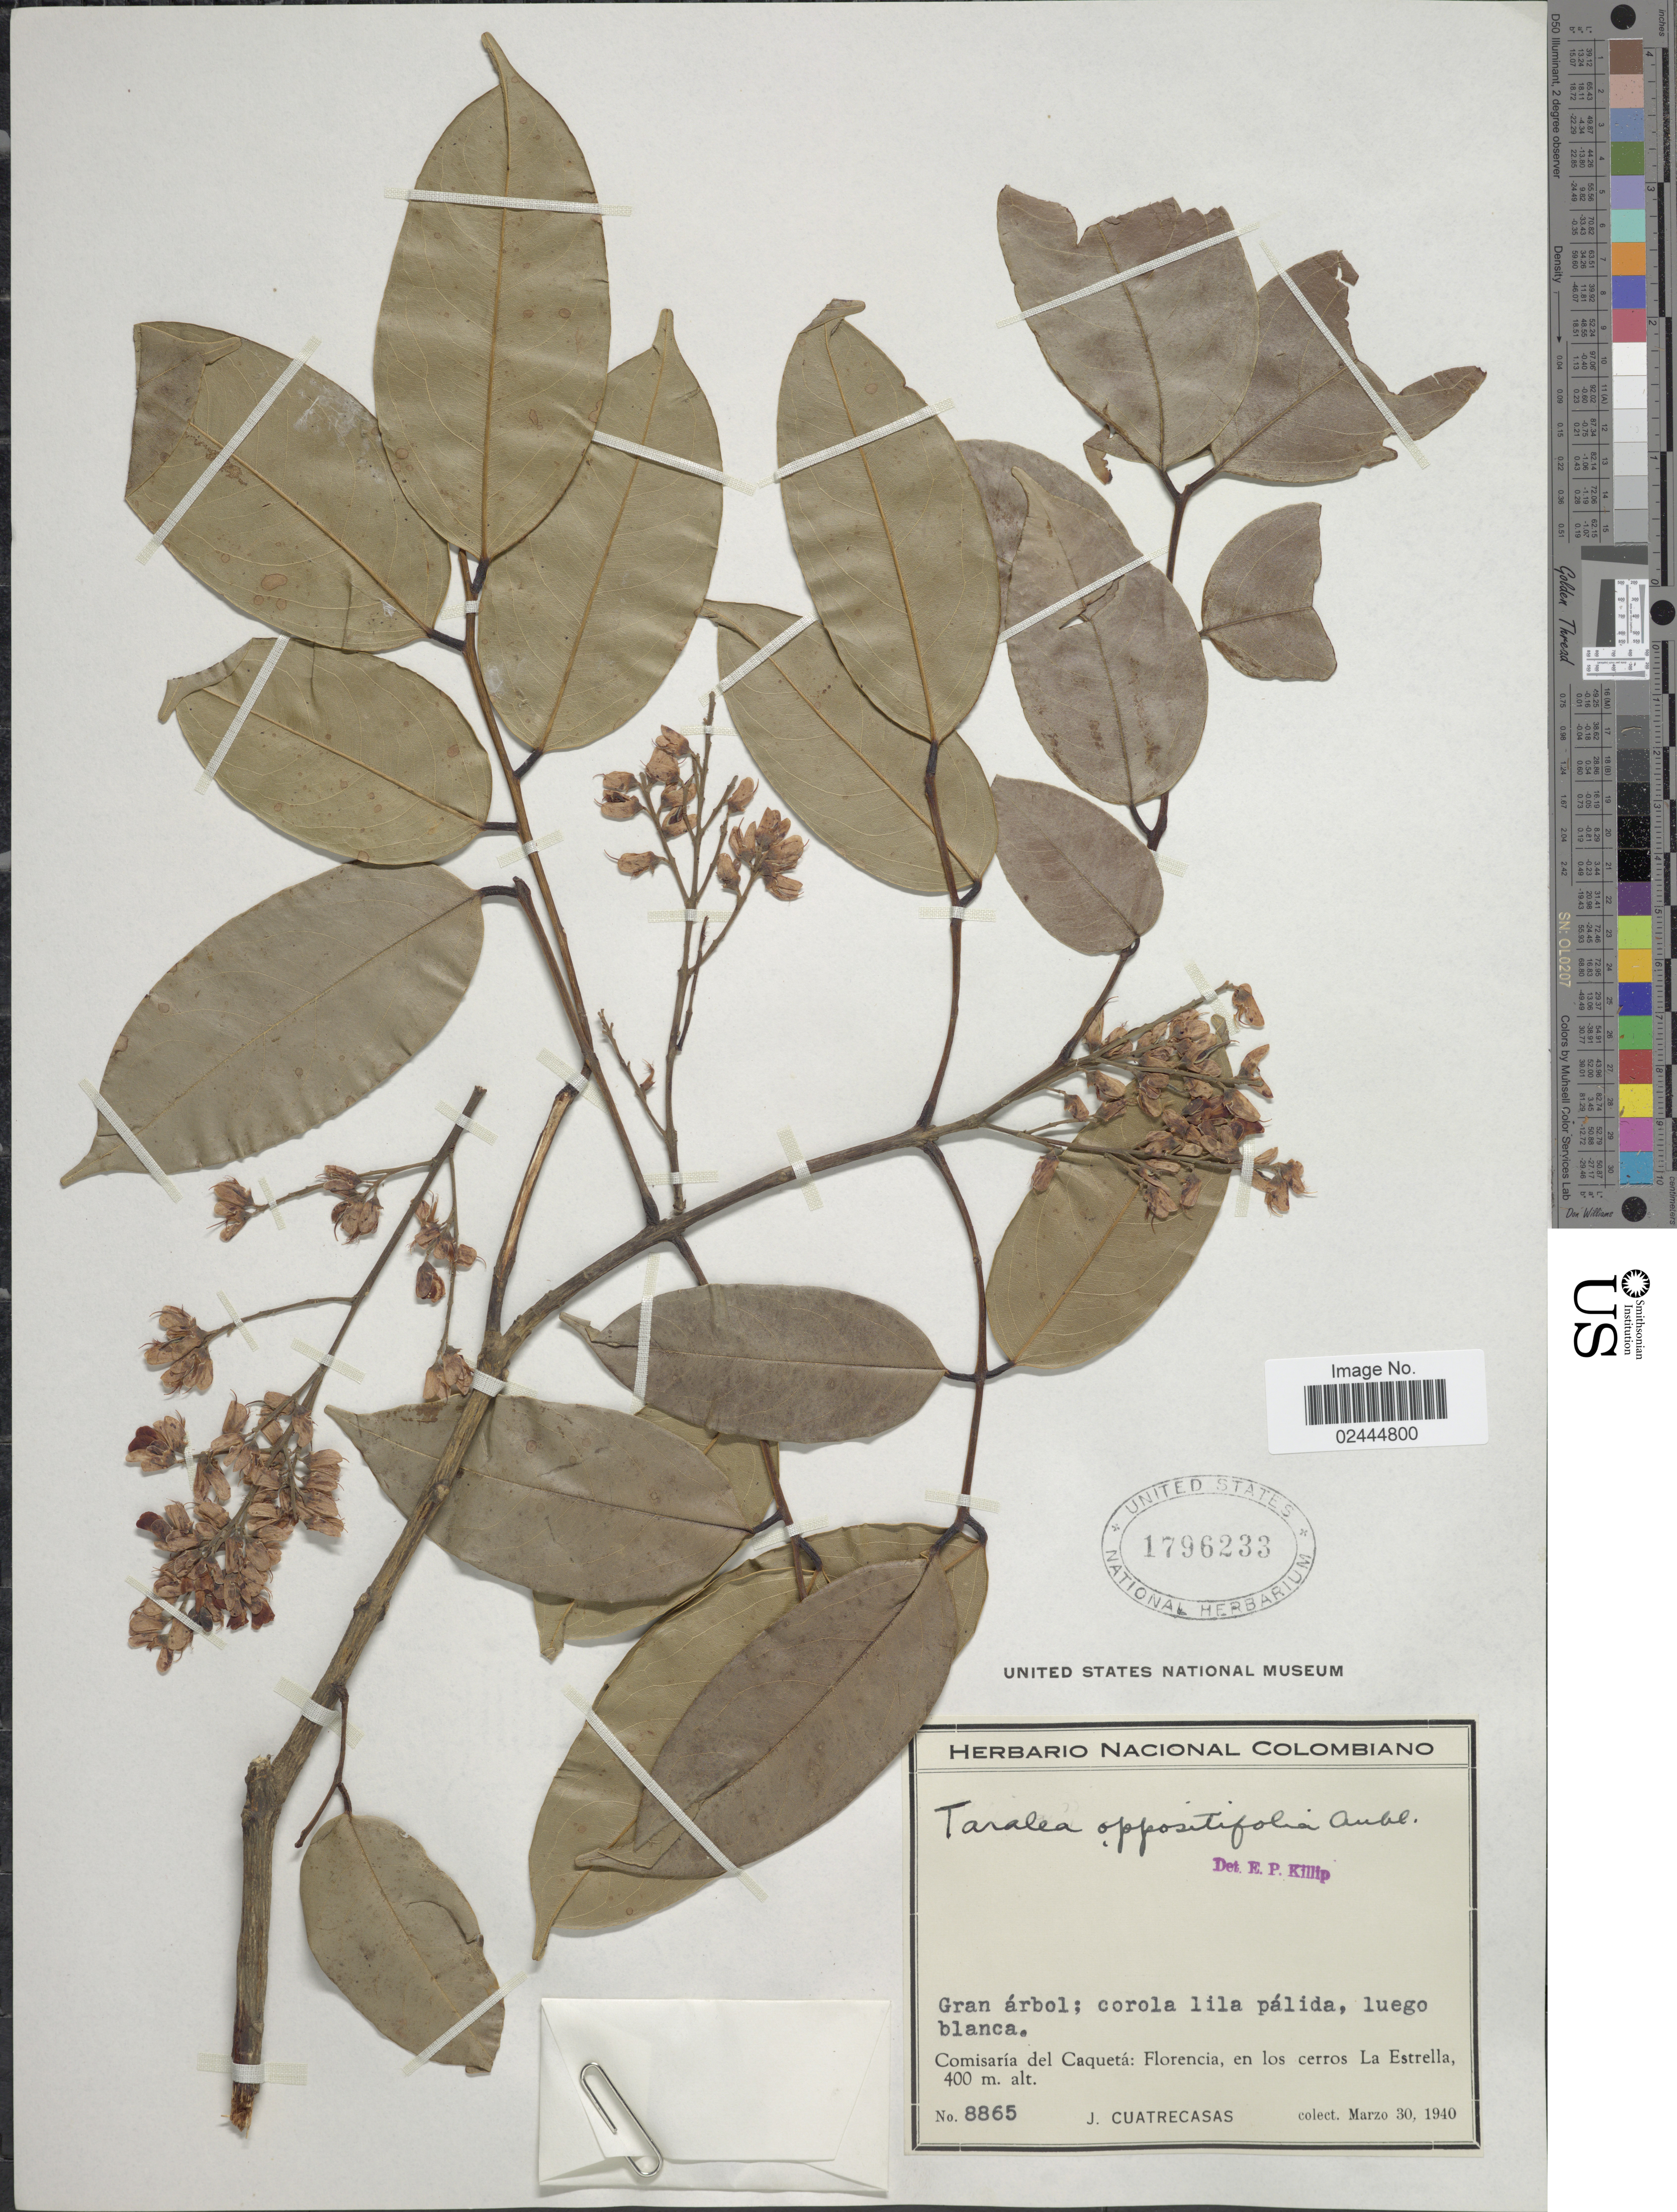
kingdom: Plantae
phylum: Tracheophyta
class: Magnoliopsida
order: Fabales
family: Fabaceae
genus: Taralea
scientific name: Taralea oppositifolia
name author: Aubl.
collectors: J. Cuatrecasas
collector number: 8865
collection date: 1940-03-30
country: Colombia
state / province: Caquetá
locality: Comisaria del Caqueta: Florencia, en los cerros La Estrella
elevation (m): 400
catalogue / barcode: US 1796233